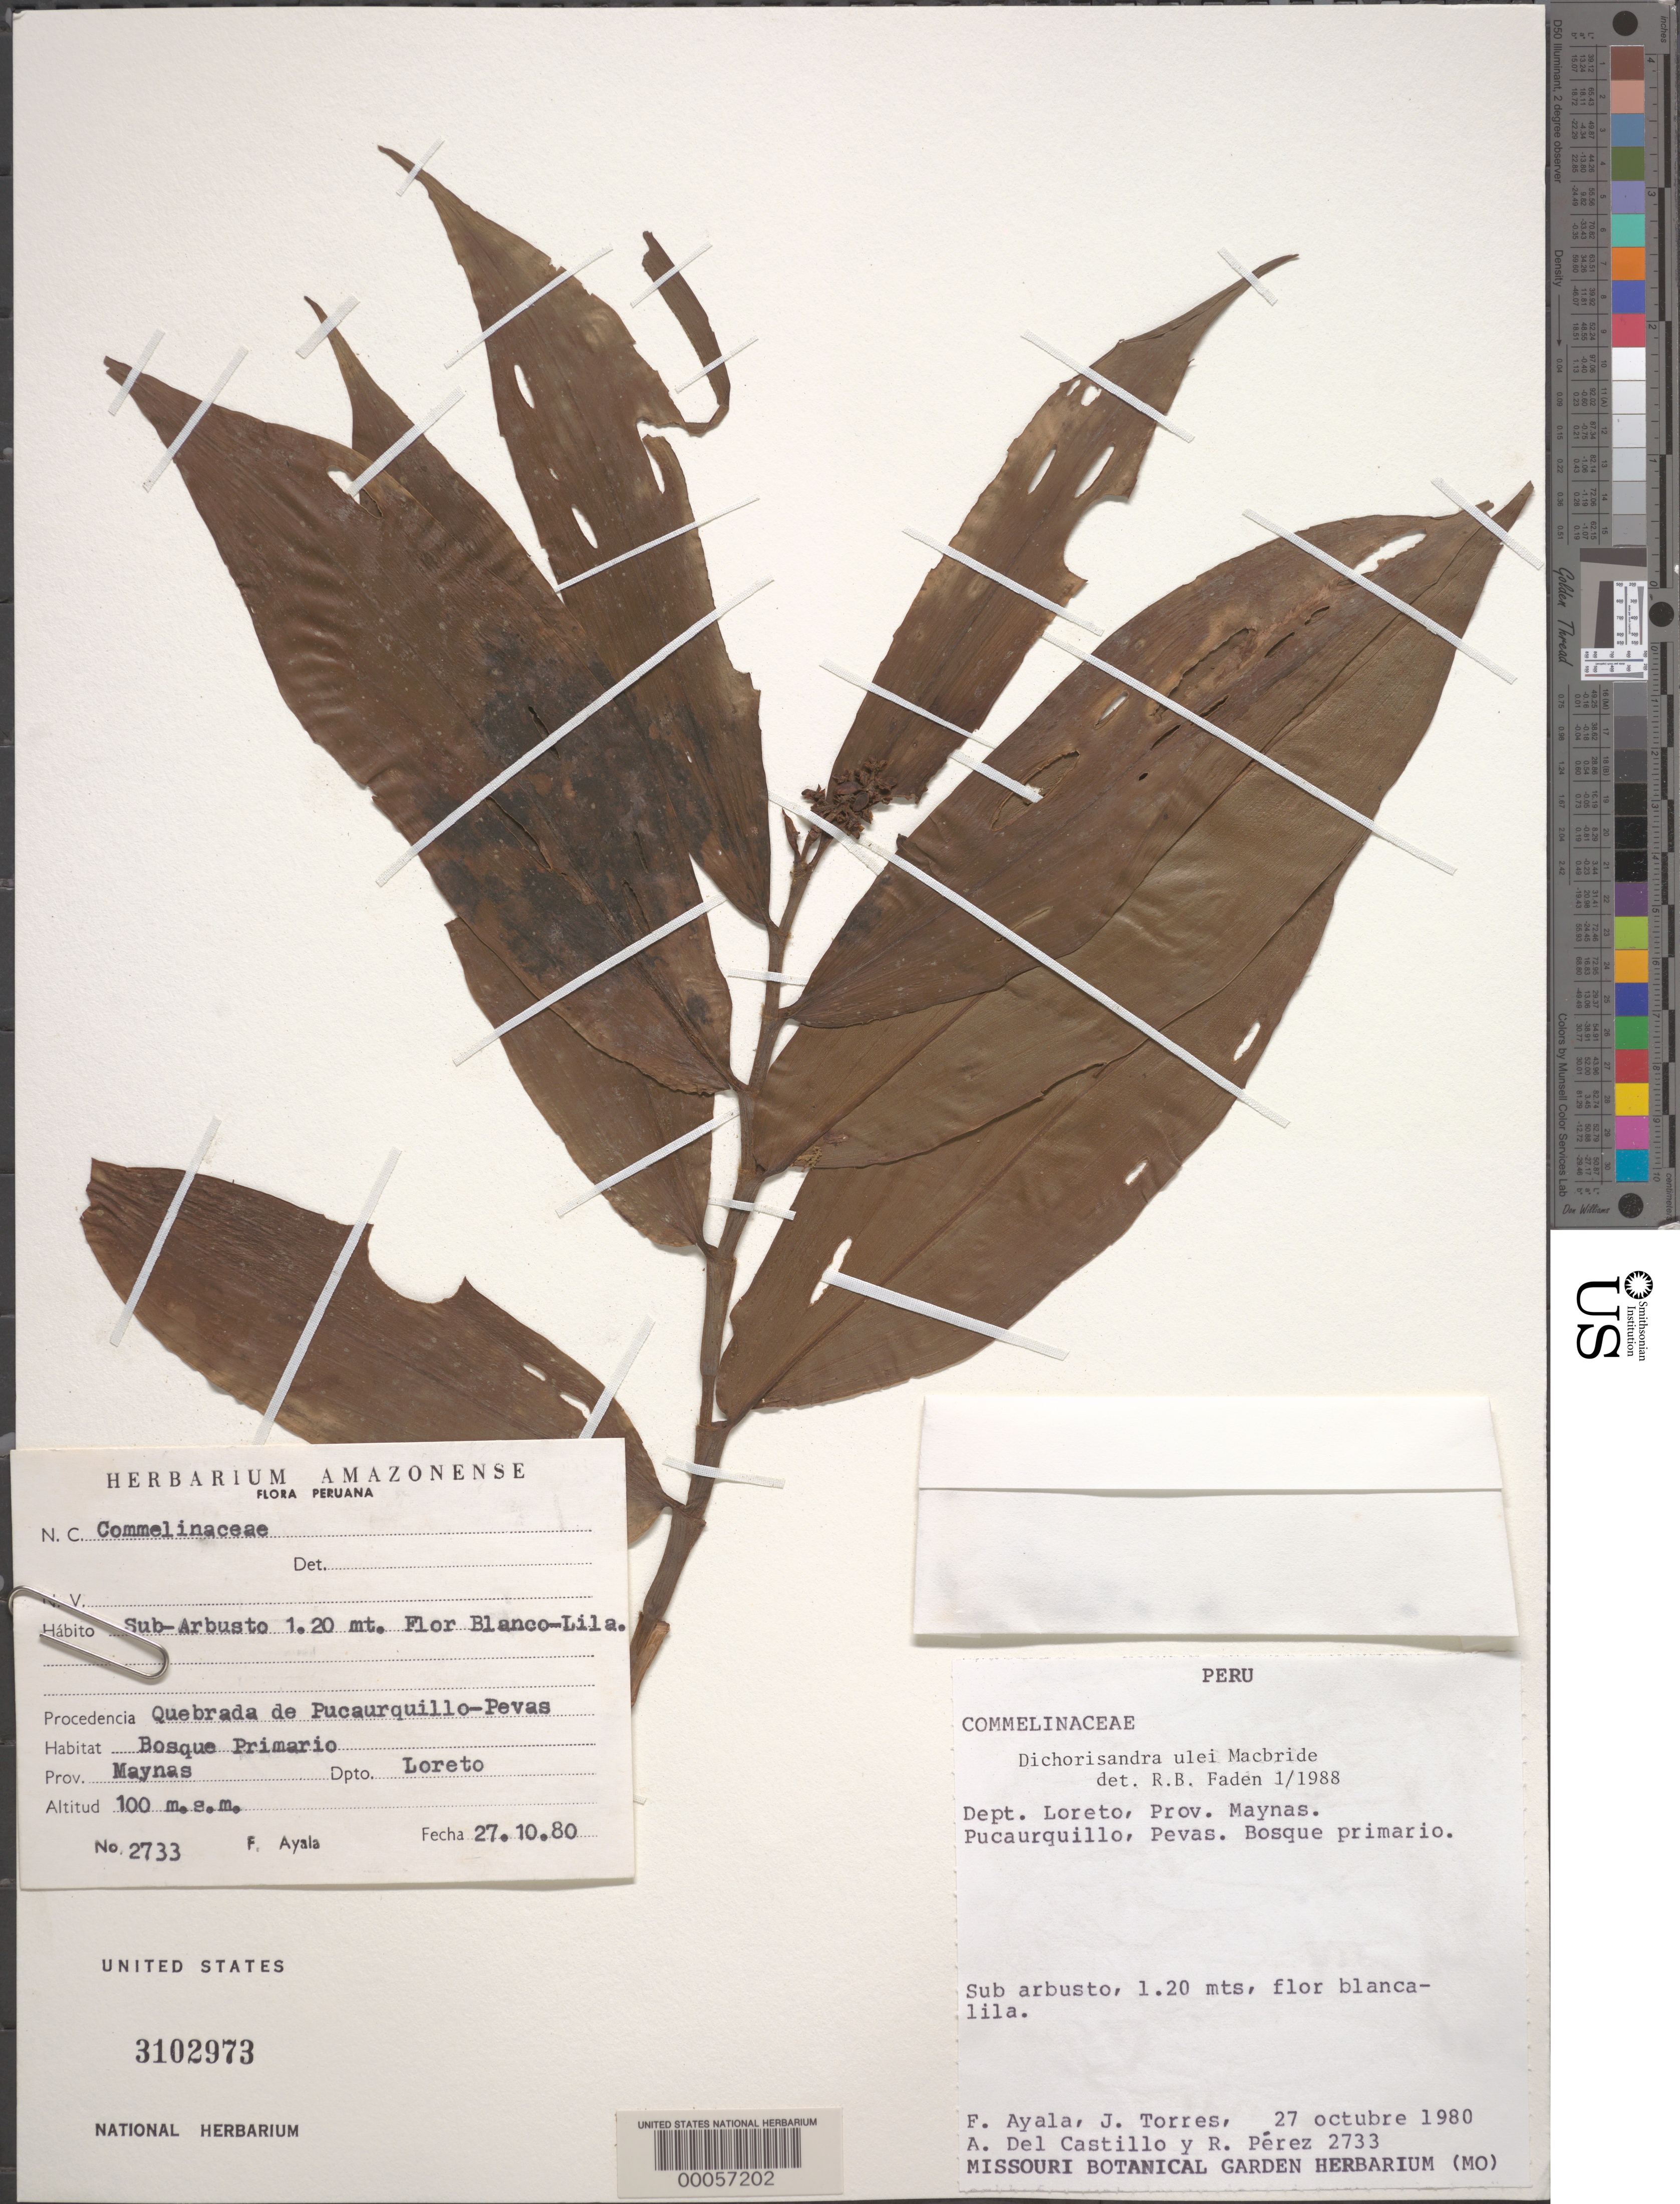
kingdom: Plantae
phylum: Tracheophyta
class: Liliopsida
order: Commelinales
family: Commelinaceae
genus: Dichorisandra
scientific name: Dichorisandra ulei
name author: J.F. Macbr.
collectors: F. Ayala F.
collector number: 2733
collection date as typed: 27 Oct 1980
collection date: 1980-10-27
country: Peru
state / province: Loreto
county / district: Maynas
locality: Pucaurquillo, pevas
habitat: Primary forest, in ravine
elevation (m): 100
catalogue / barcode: US 3102973